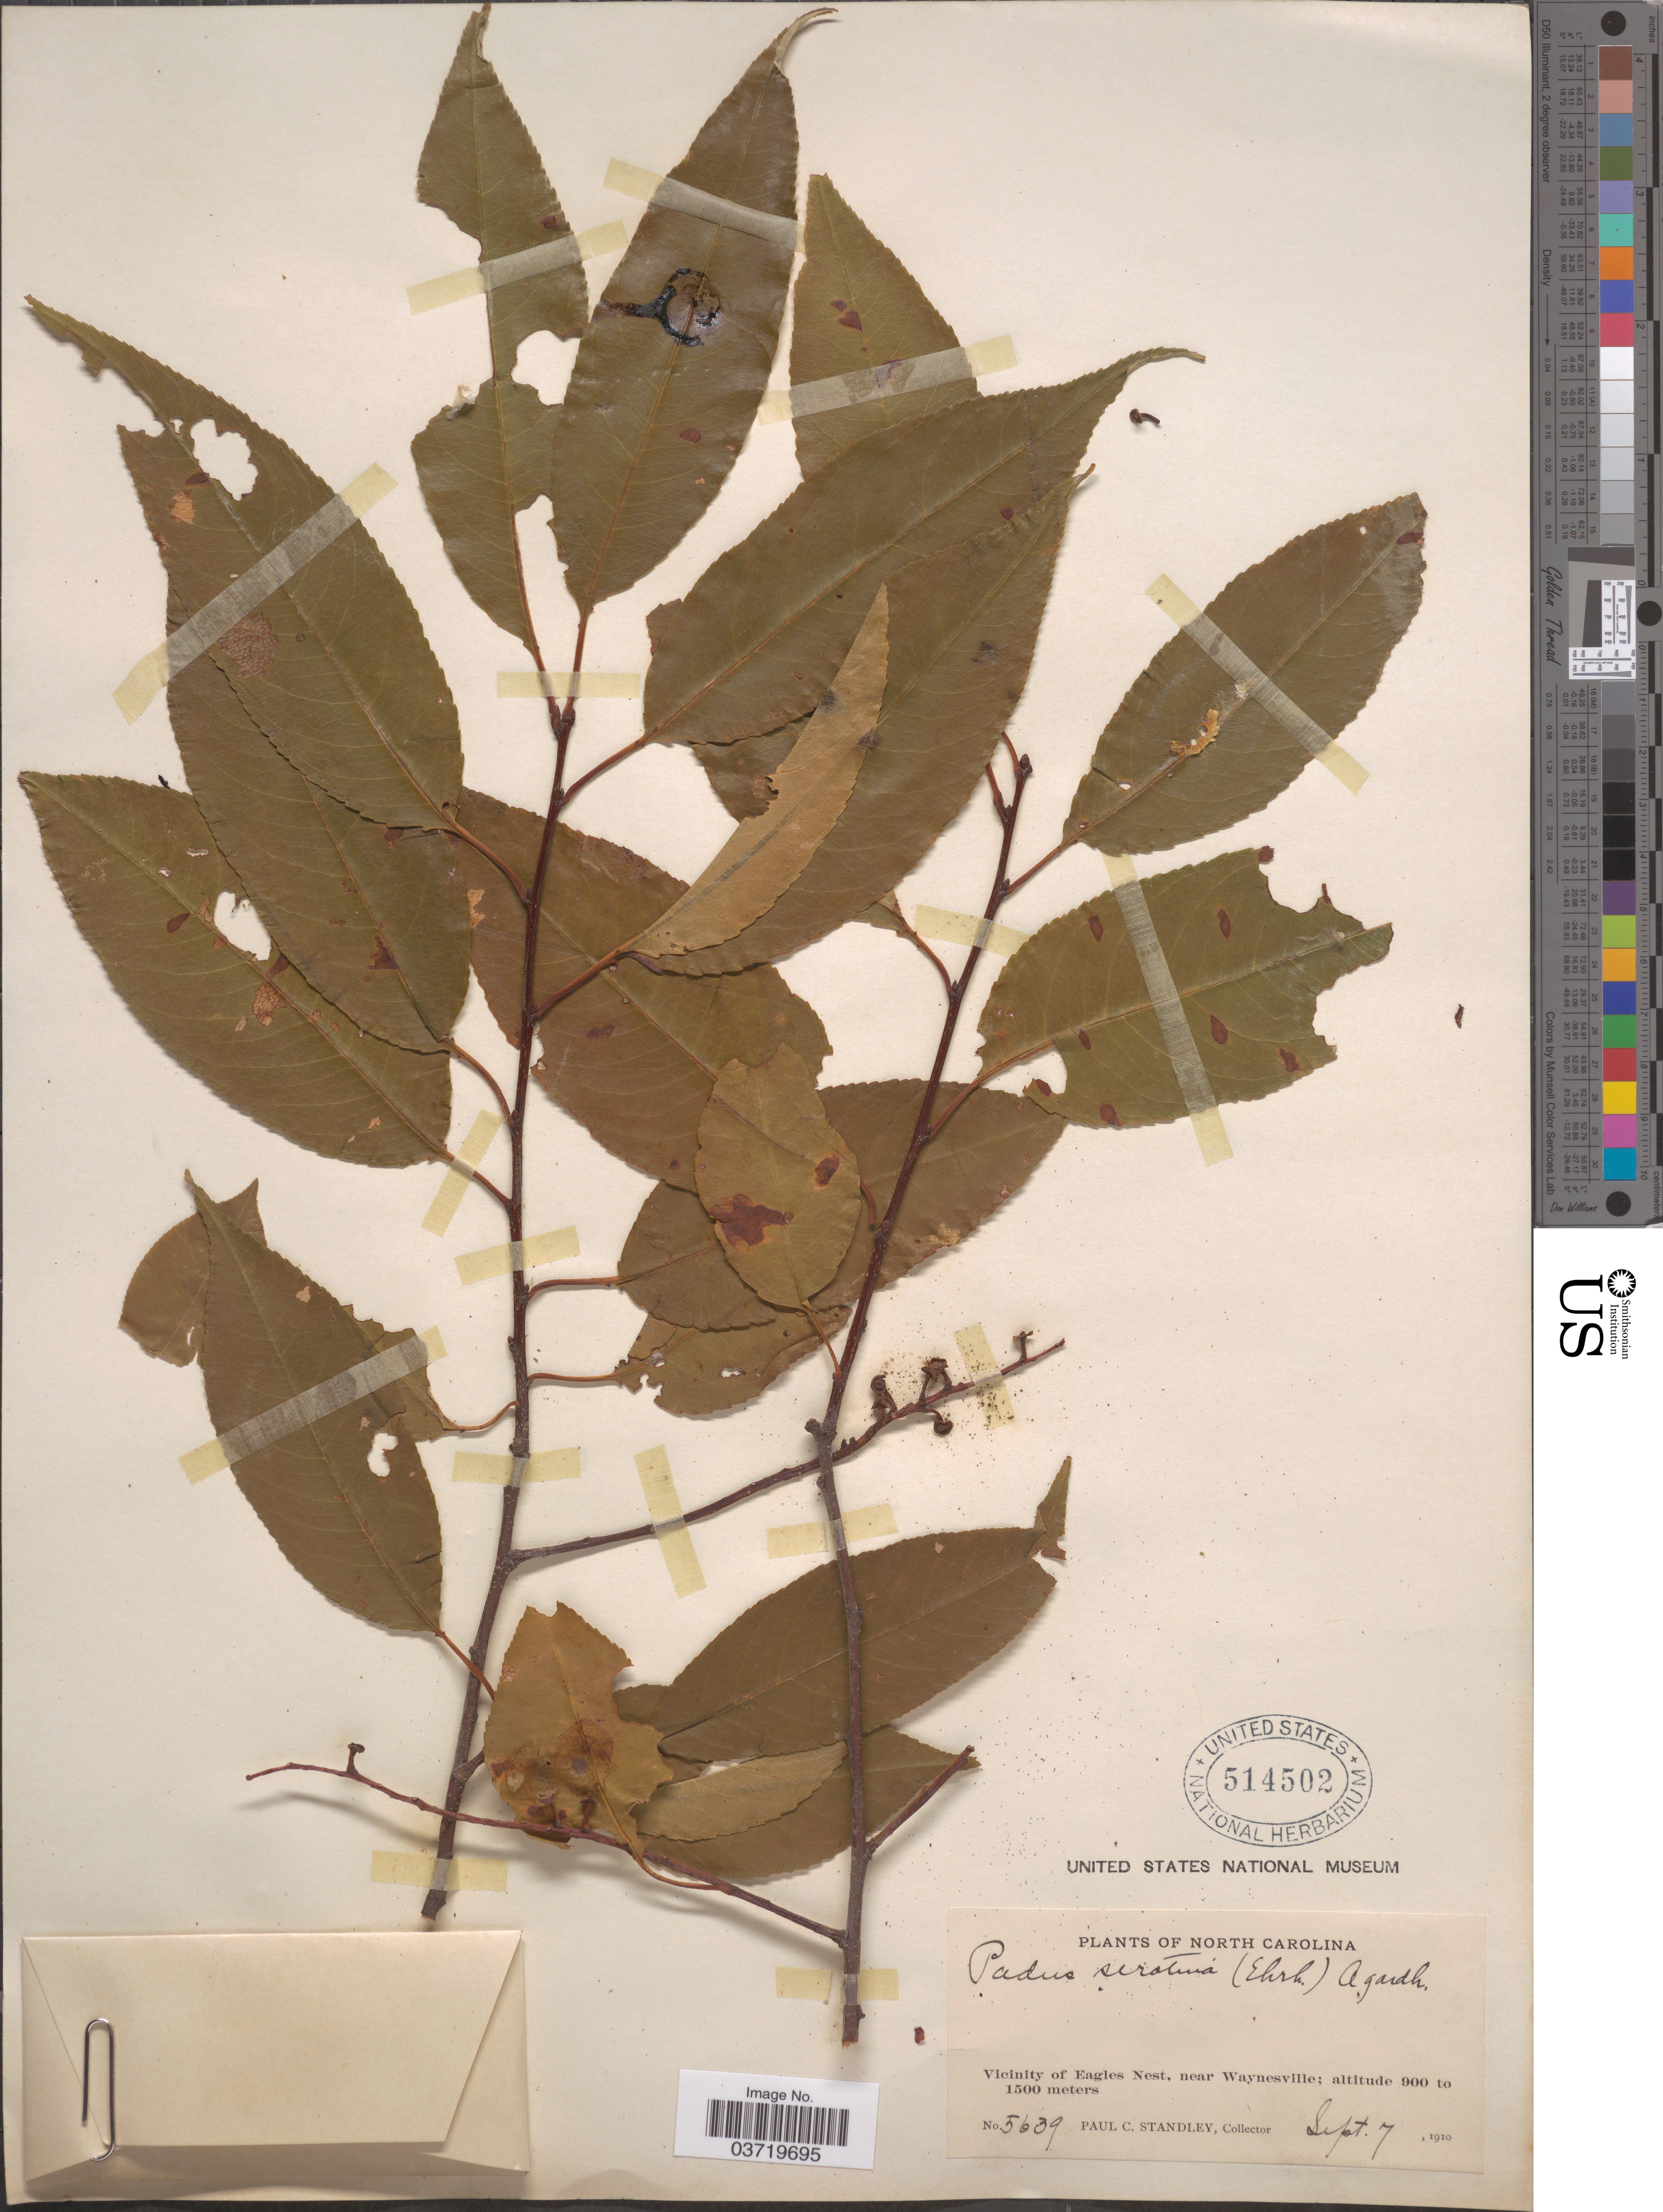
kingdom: Plantae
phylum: Tracheophyta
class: Magnoliopsida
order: Rosales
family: Rosaceae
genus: Prunus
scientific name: Prunus serotina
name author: Ehrh.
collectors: P. C. Standley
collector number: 5639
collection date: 1910-09-07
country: United States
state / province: North Carolina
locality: Vicinity of Eagles Nest, near Waynesville.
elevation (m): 900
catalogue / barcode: US 514502